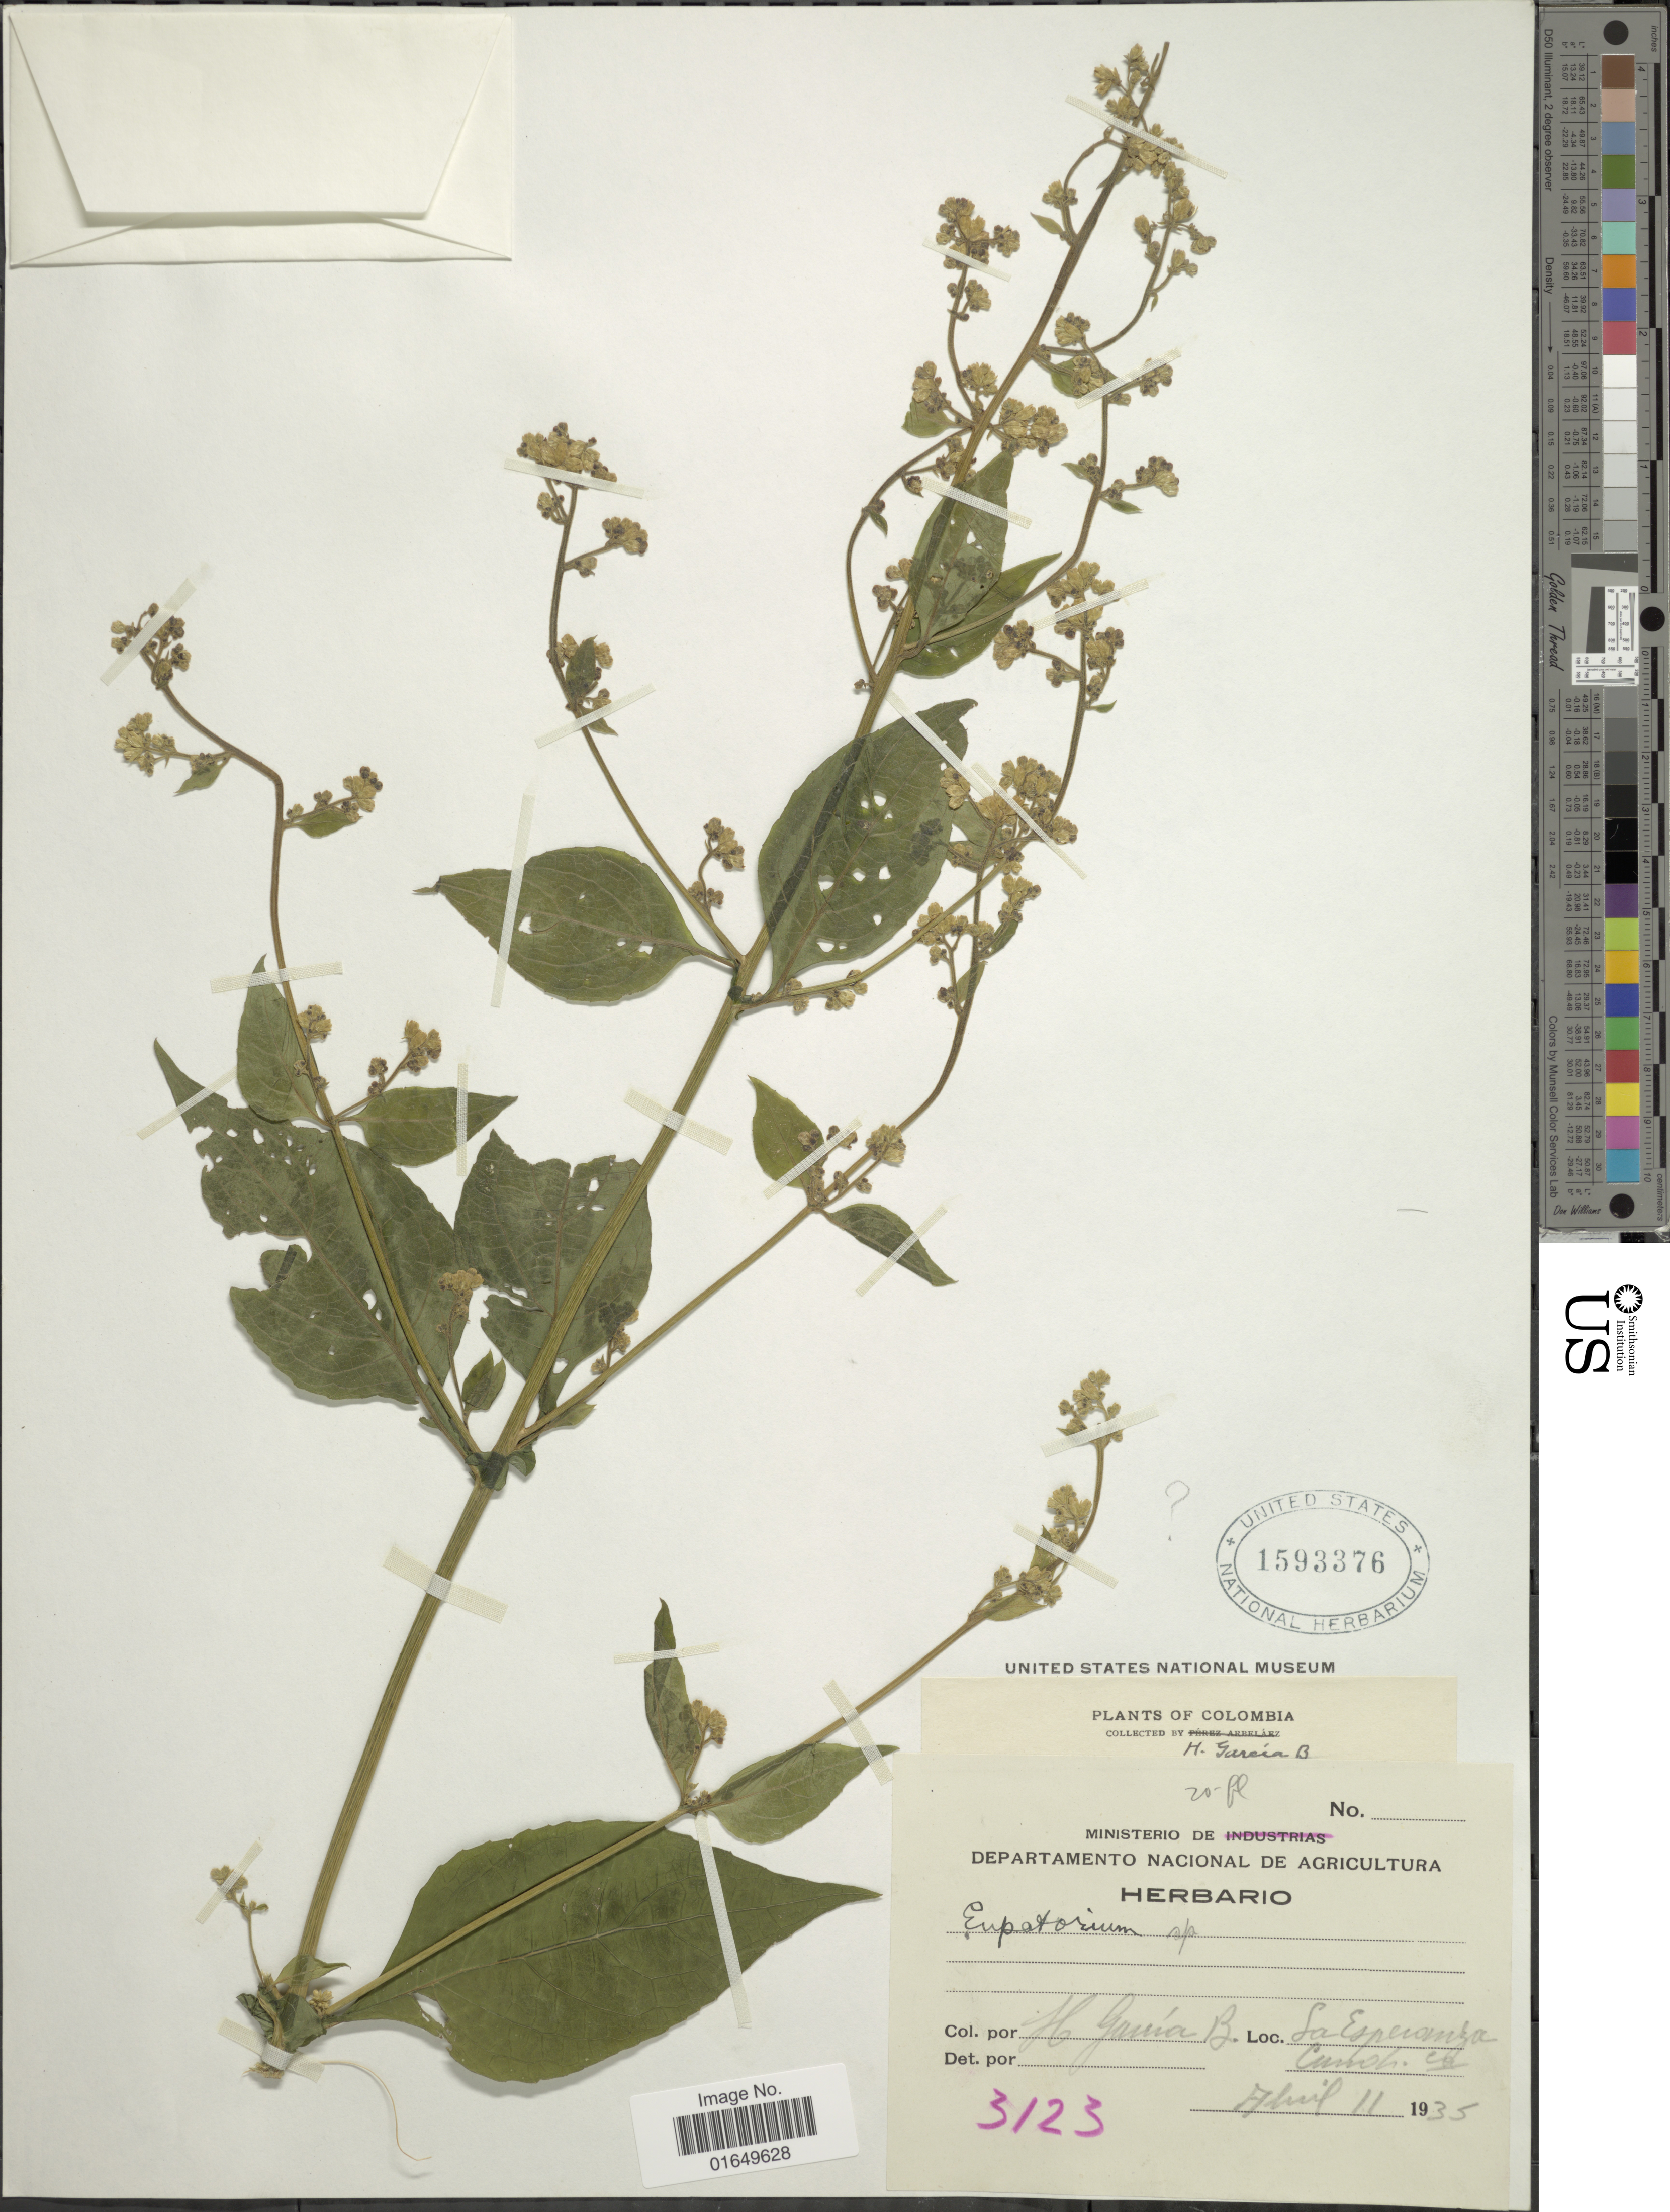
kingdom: Plantae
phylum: Tracheophyta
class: Magnoliopsida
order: Asterales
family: Asteraceae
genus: Ayapana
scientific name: Ayapana turbacensis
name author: (Hieron.) R.M. King & H. Rob.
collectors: H. Garcia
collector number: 3123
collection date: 1935-04-11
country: Colombia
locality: La Esperanza Cund.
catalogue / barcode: US 1593376